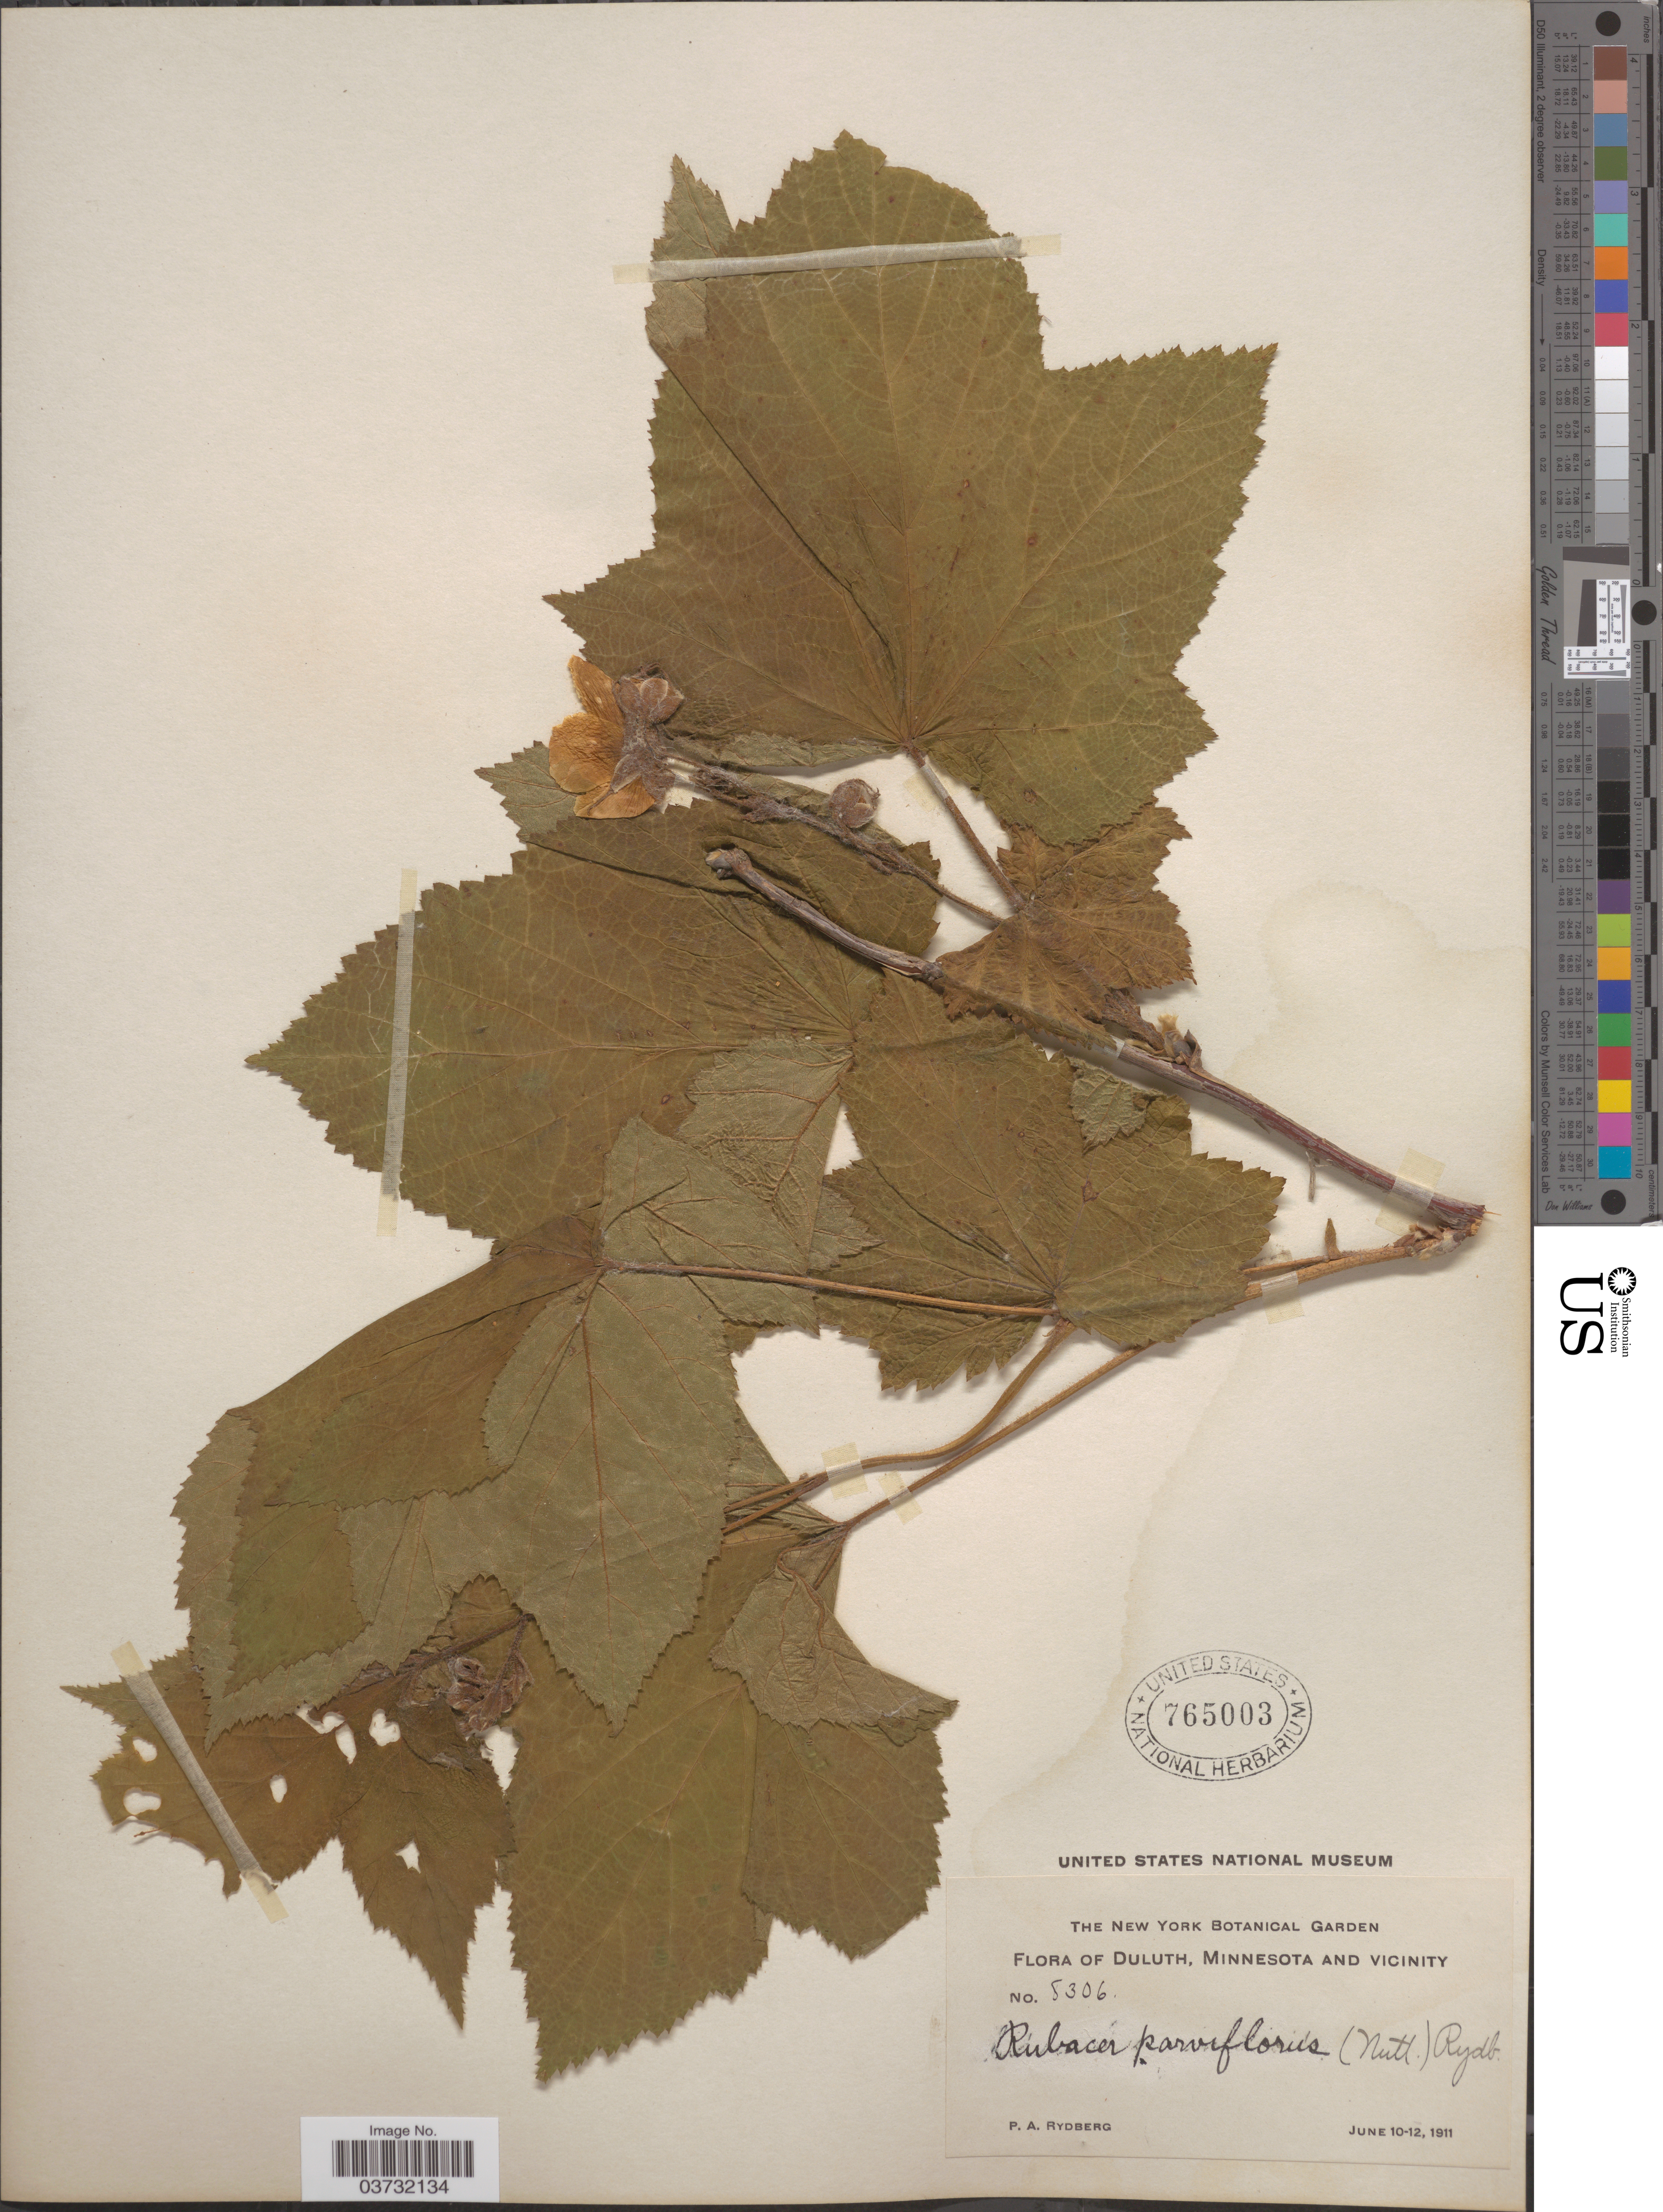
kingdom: Plantae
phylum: Tracheophyta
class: Magnoliopsida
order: Rosales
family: Rosaceae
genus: Rubus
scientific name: Rubus parviflorus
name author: Nutt.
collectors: P. A. Rydberg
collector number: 8306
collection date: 1911-06-10/1911-06-12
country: United States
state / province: Minnesota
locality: Duluth, Minnesota and Vicinity.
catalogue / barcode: US 765003